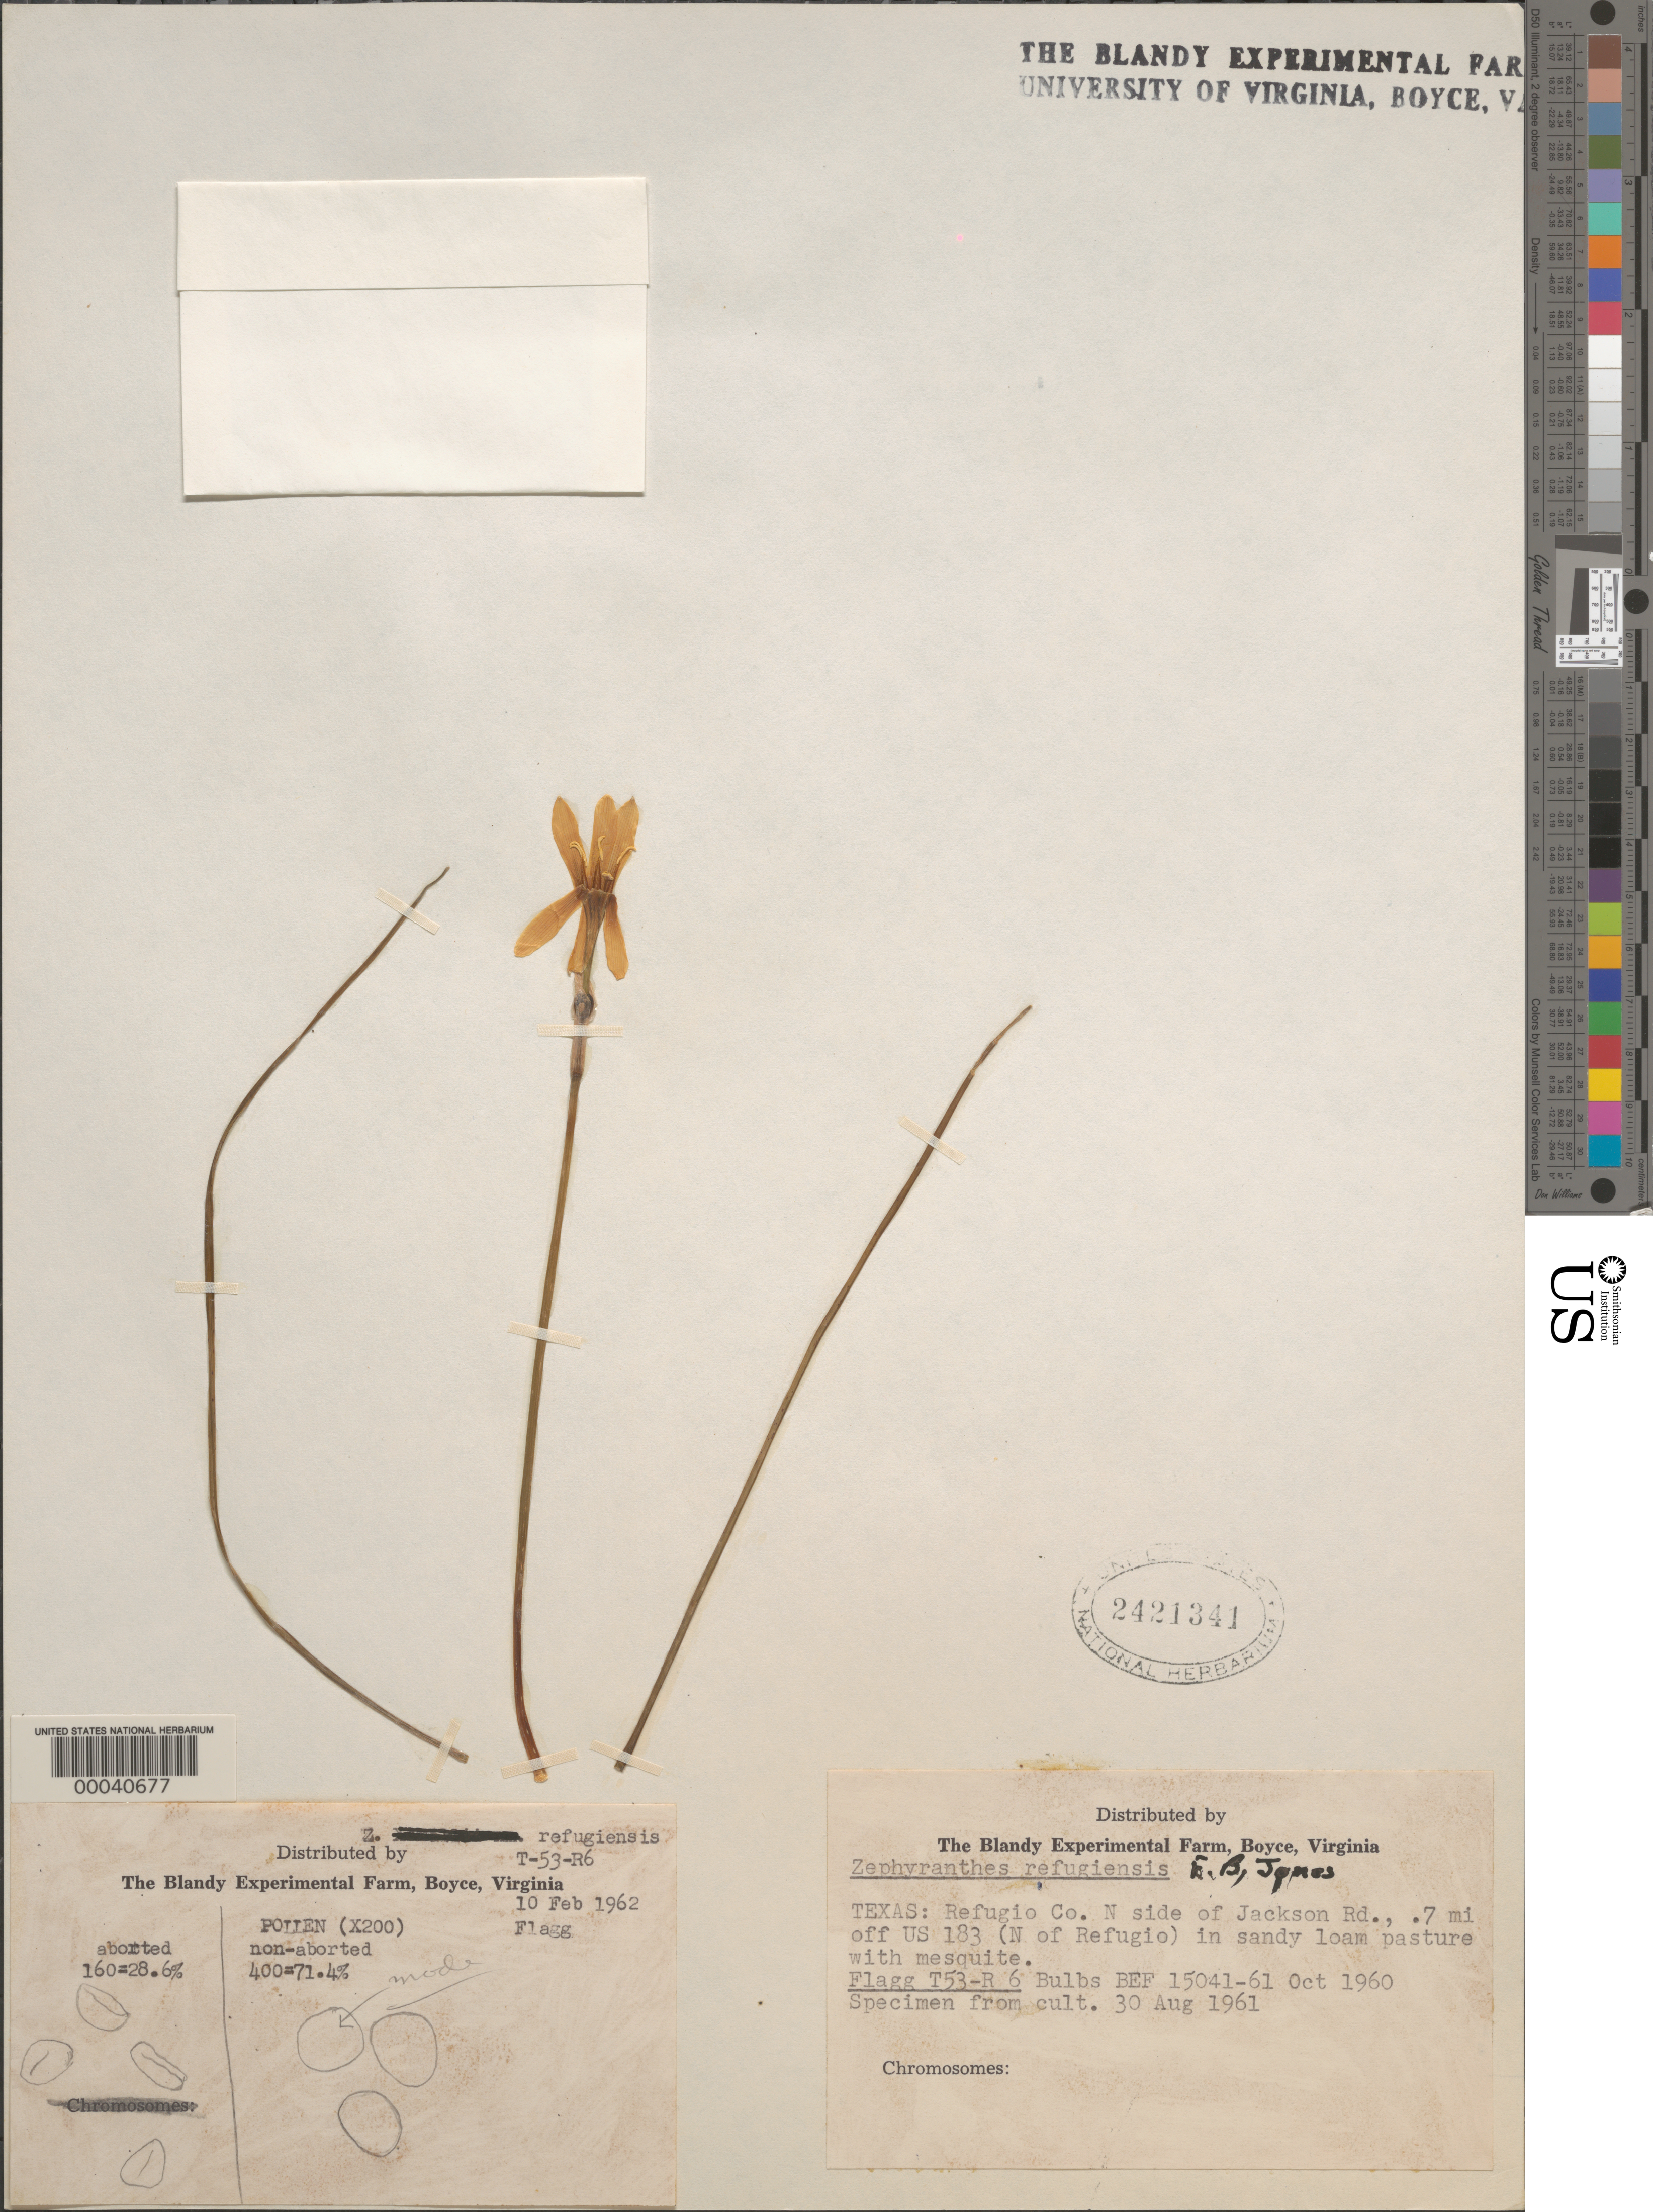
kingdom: Plantae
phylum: Tracheophyta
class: Liliopsida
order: Asparagales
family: Amaryllidaceae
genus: Zephyranthes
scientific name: Zephyranthes refugiensis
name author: F.B. Jones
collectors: R. O. Flagg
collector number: T-53-r5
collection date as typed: Oct 1960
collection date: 1960-10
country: United States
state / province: Texas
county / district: Refugio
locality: N side of jackson rd., 0.7 mi. off u.s. 183 (n of refugio)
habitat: Sandy loam pasture with mesquite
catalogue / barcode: US 2421341